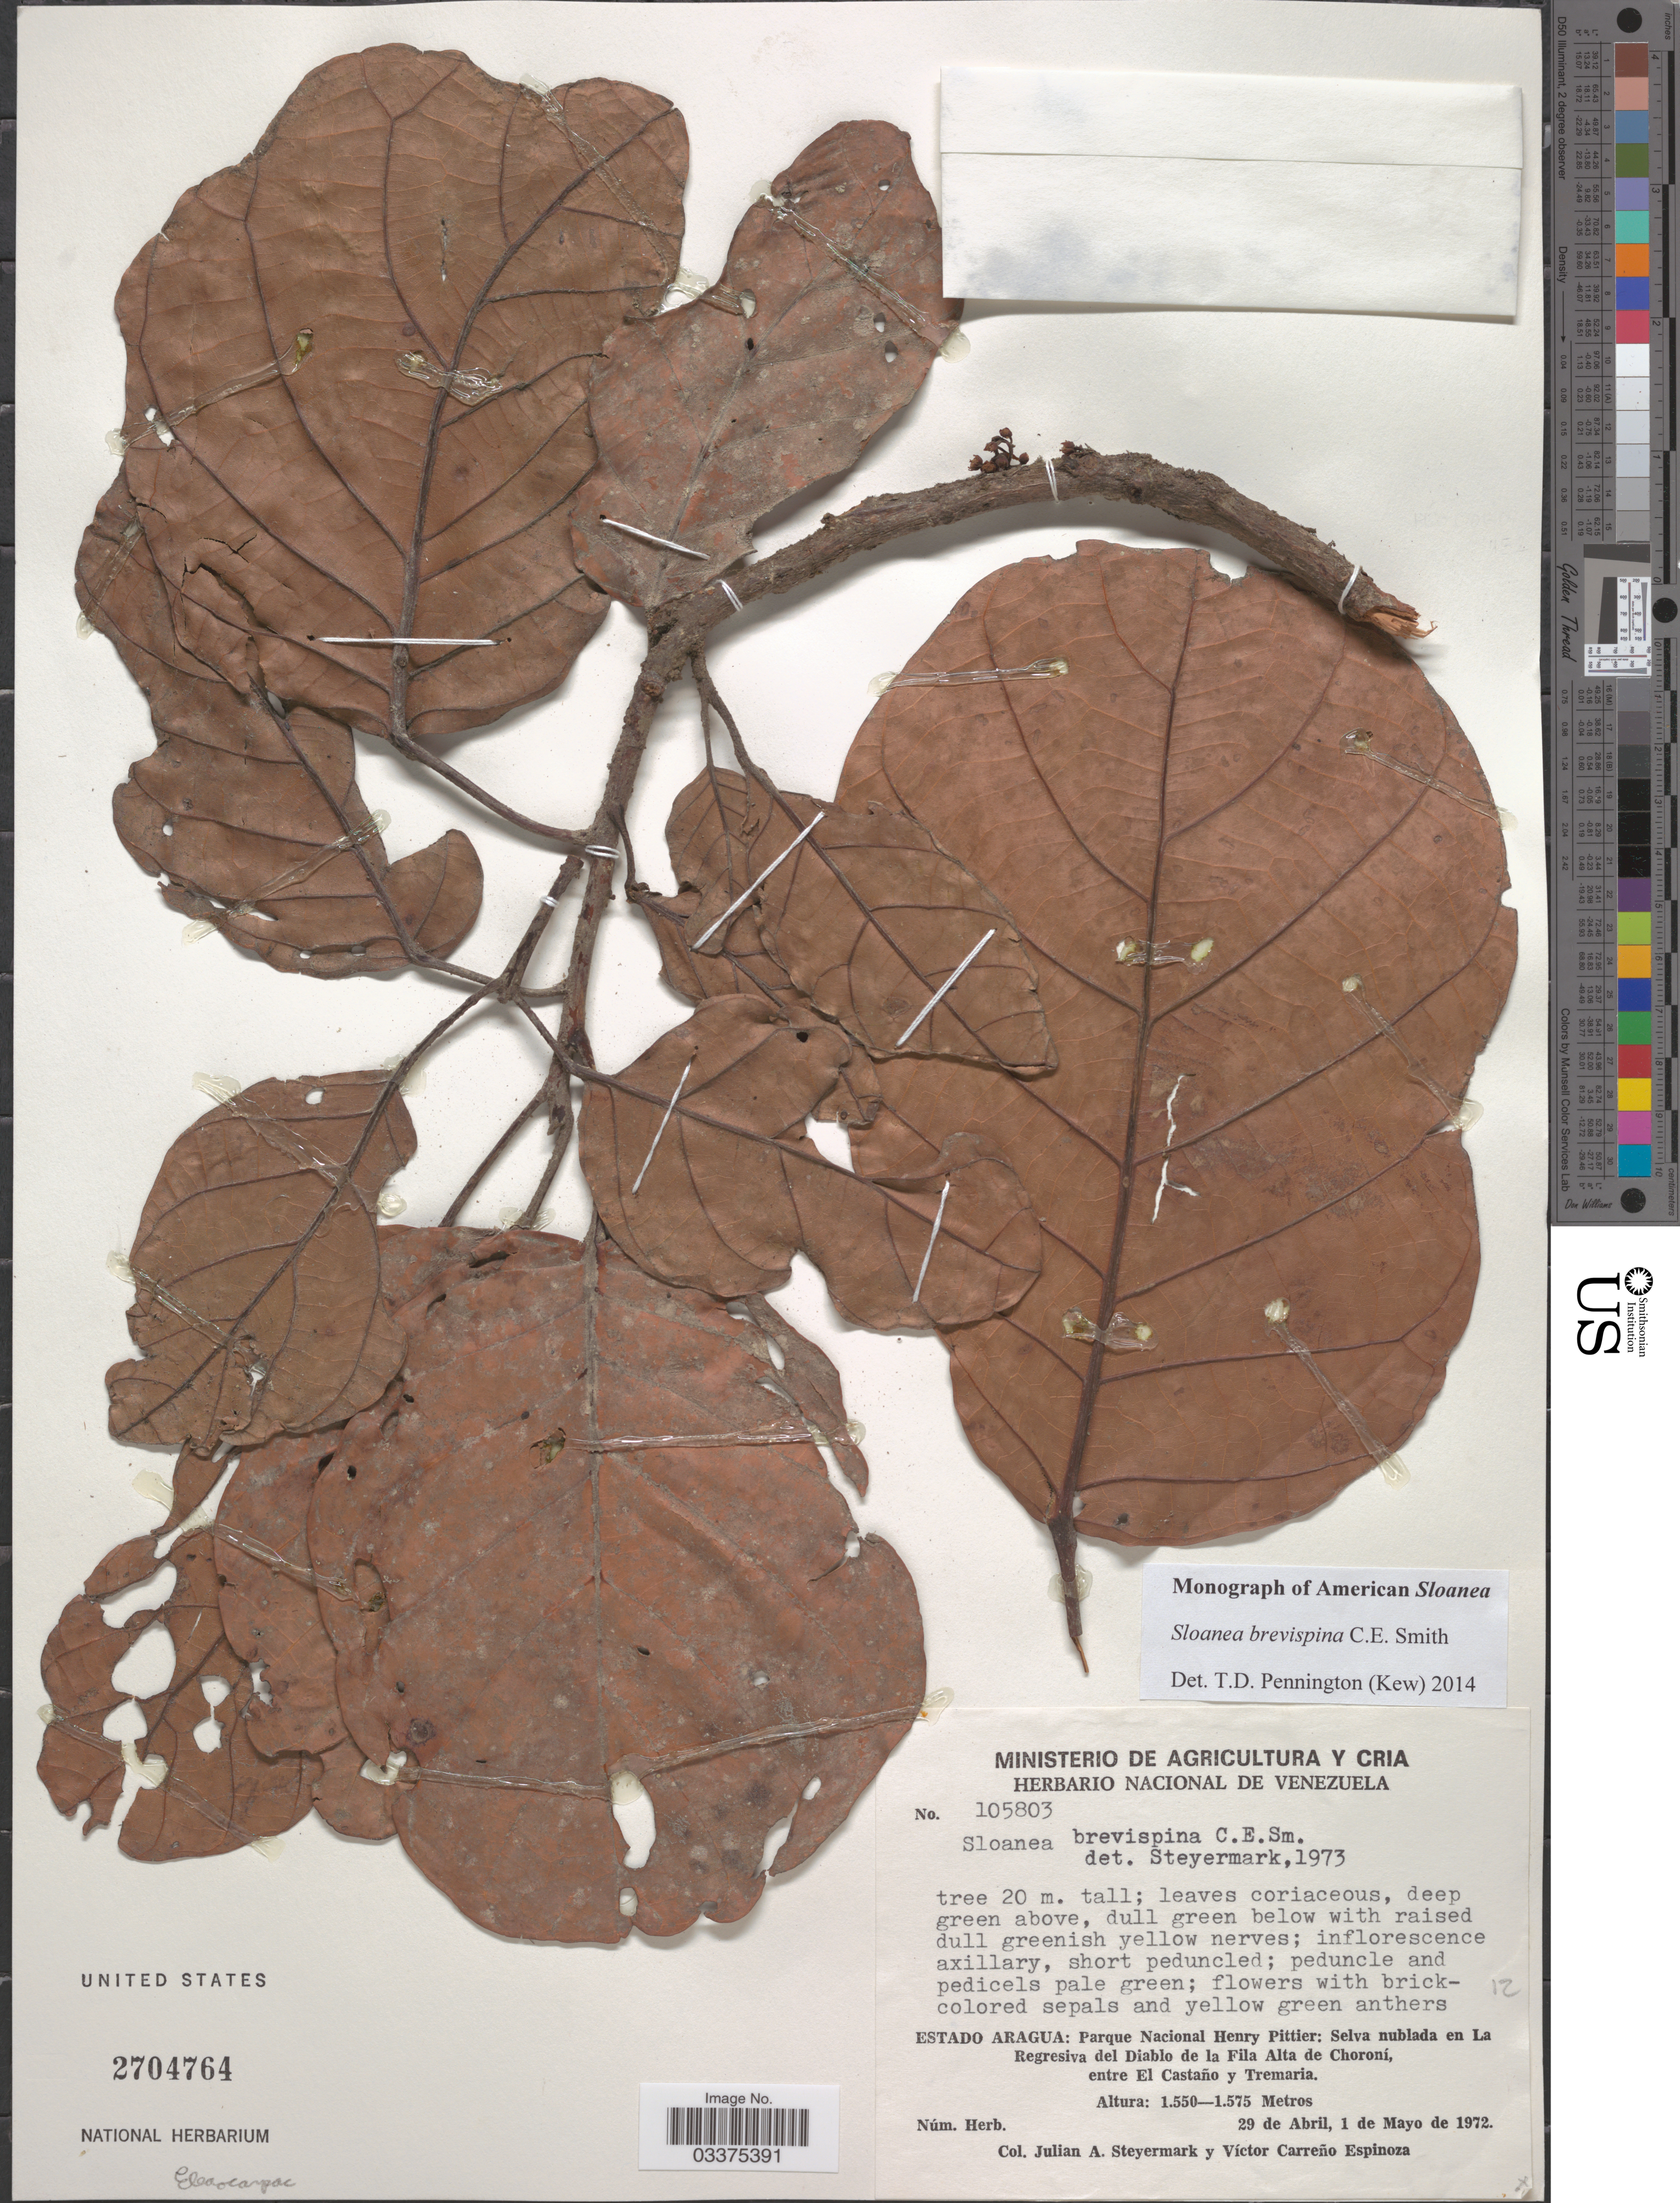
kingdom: Plantae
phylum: Tracheophyta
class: Magnoliopsida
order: Oxalidales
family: Elaeocarpaceae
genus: Sloanea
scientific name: Sloanea brevispina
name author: Earle Sm.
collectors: J. Steyermark & V. Carreño E.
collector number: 105803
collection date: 1972-04-29/1972-05-01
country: Venezuela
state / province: Aragua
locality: Parque Nacional Henry Pittier: Selva nublada en La Regresiva del Diablo de la Fila Alta de Choroní, entre El Castaña y Tremaria.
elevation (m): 1550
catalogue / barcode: US 2704764